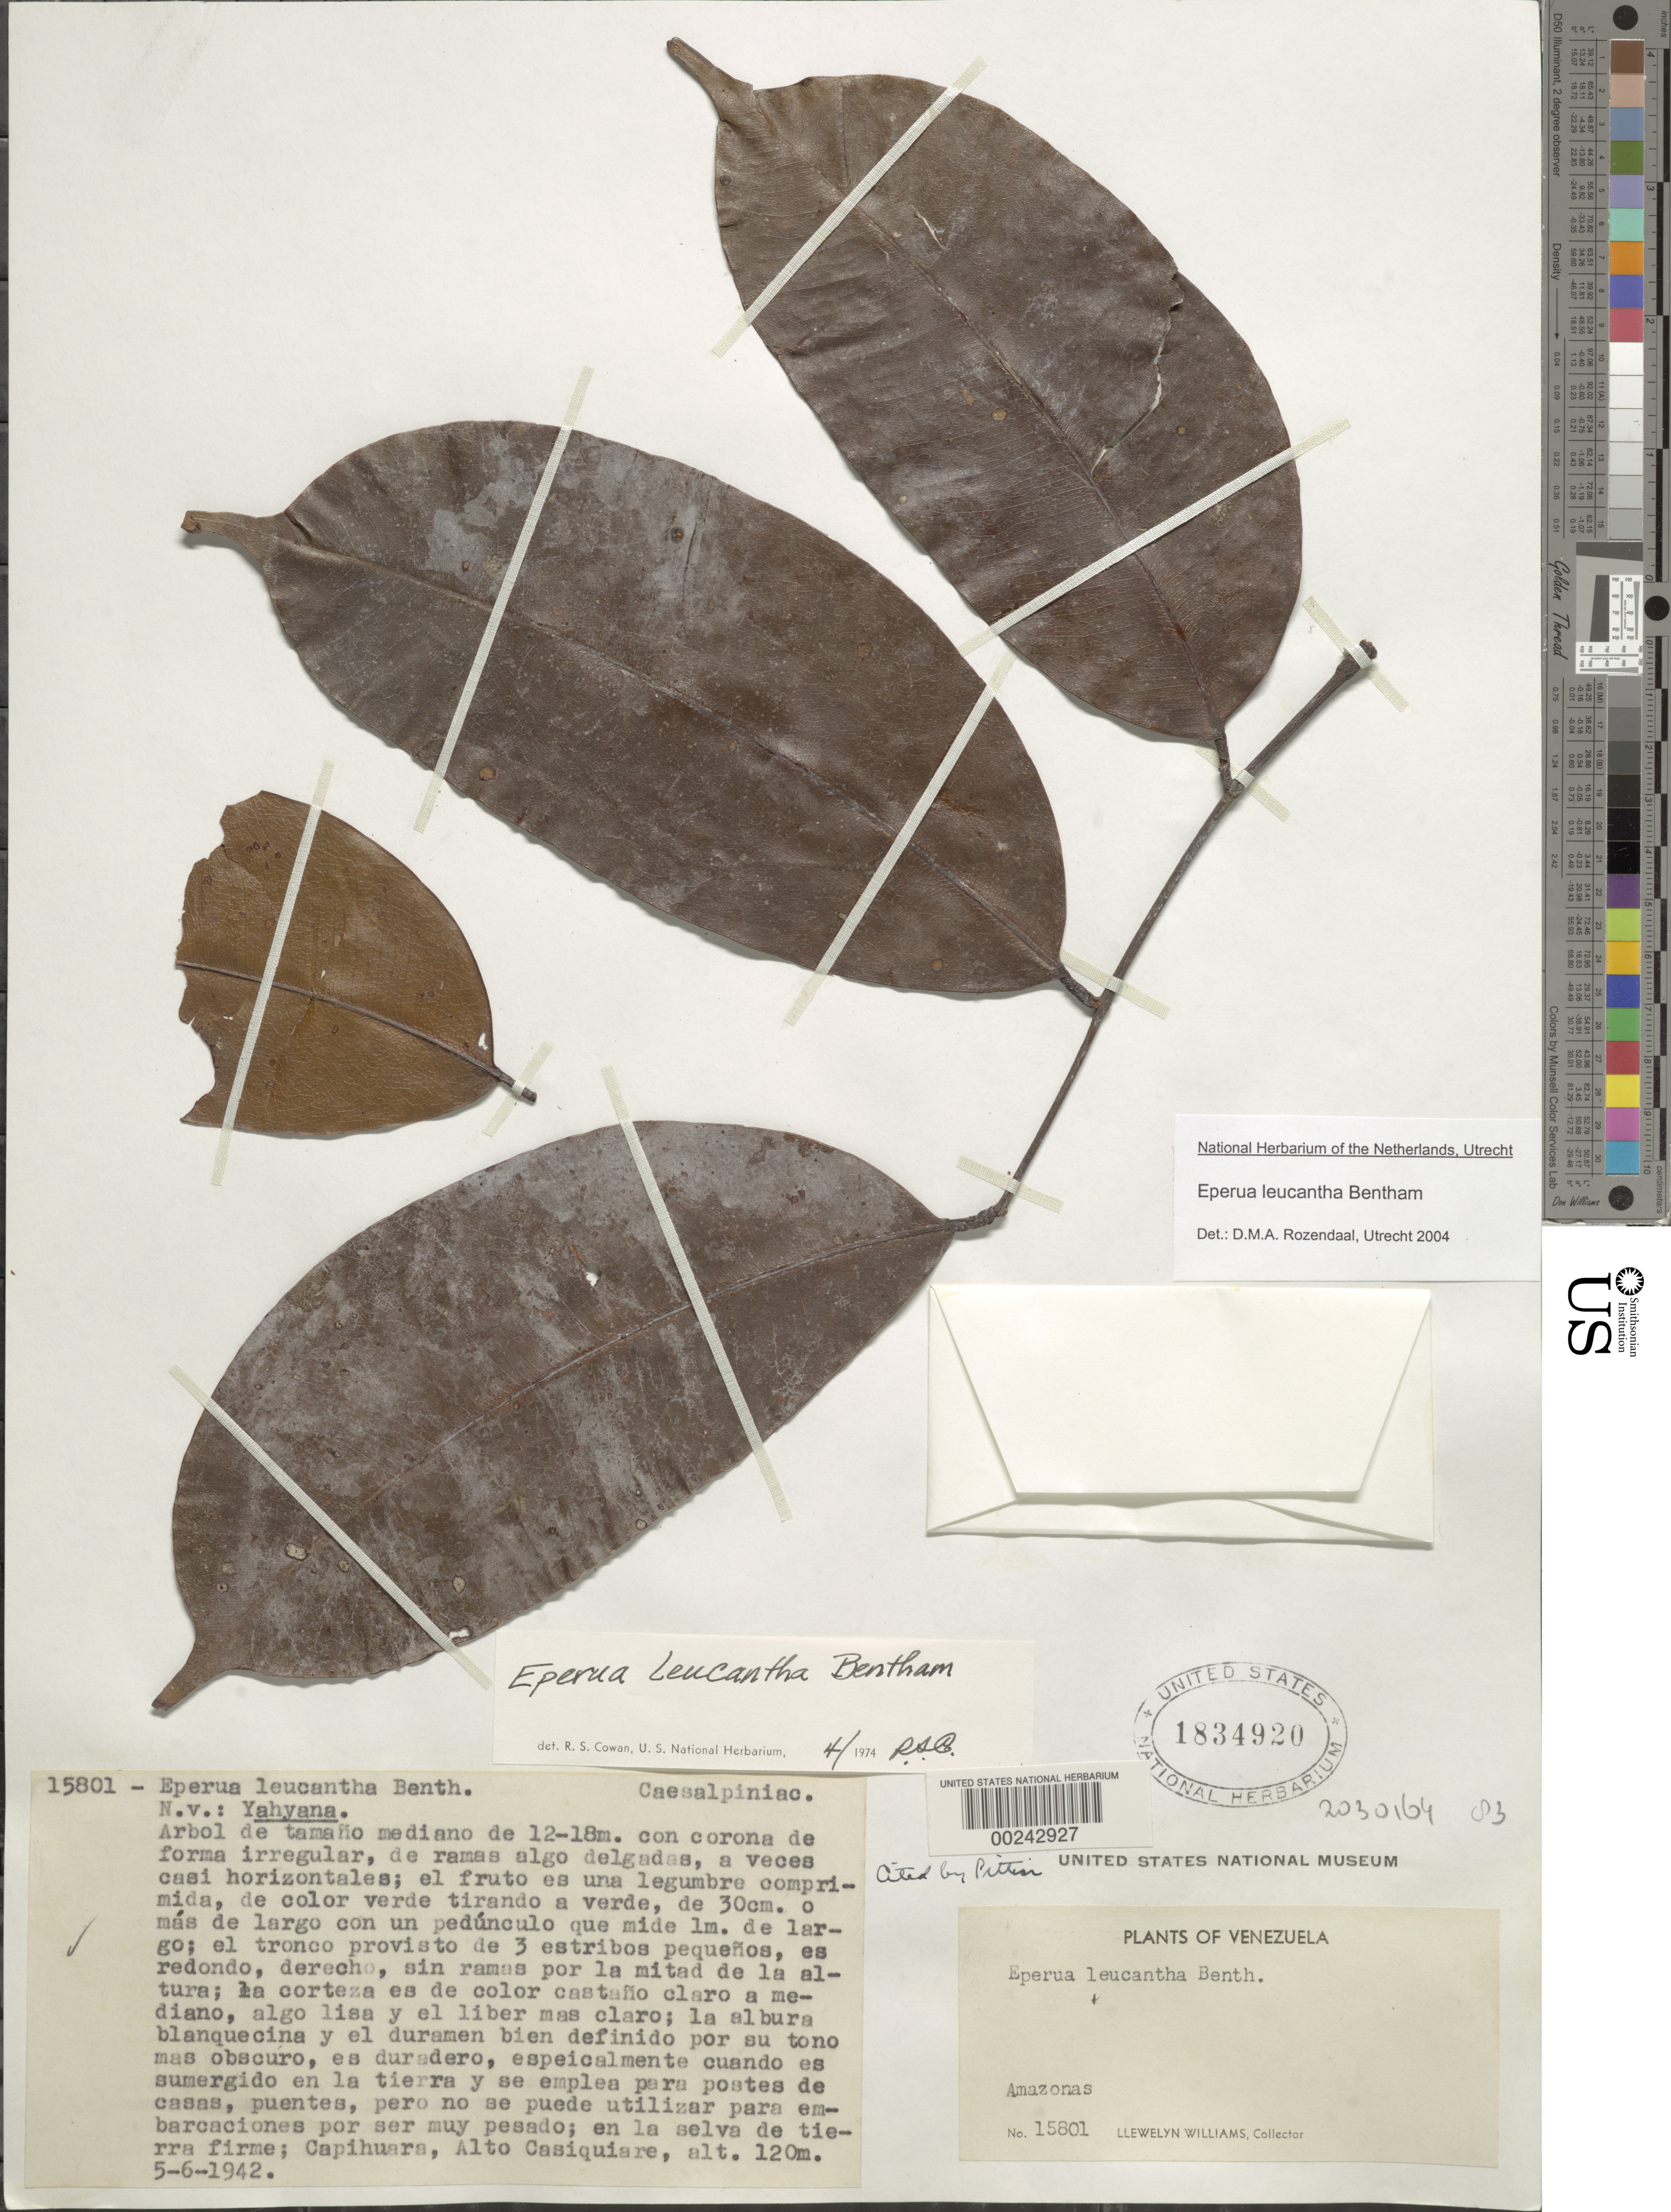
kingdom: Plantae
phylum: Tracheophyta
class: Magnoliopsida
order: Fabales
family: Fabaceae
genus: Eperua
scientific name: Eperua leucantha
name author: Benth.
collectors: Ll. Williams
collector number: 15801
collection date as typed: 06 May 1942 or 05 Jun 1942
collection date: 1942-05-06 or 1942-06-05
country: Venezuela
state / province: Amazonas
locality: Capihuara, alto casiquiare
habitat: Forest on terra firme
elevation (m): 120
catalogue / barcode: US 1834920